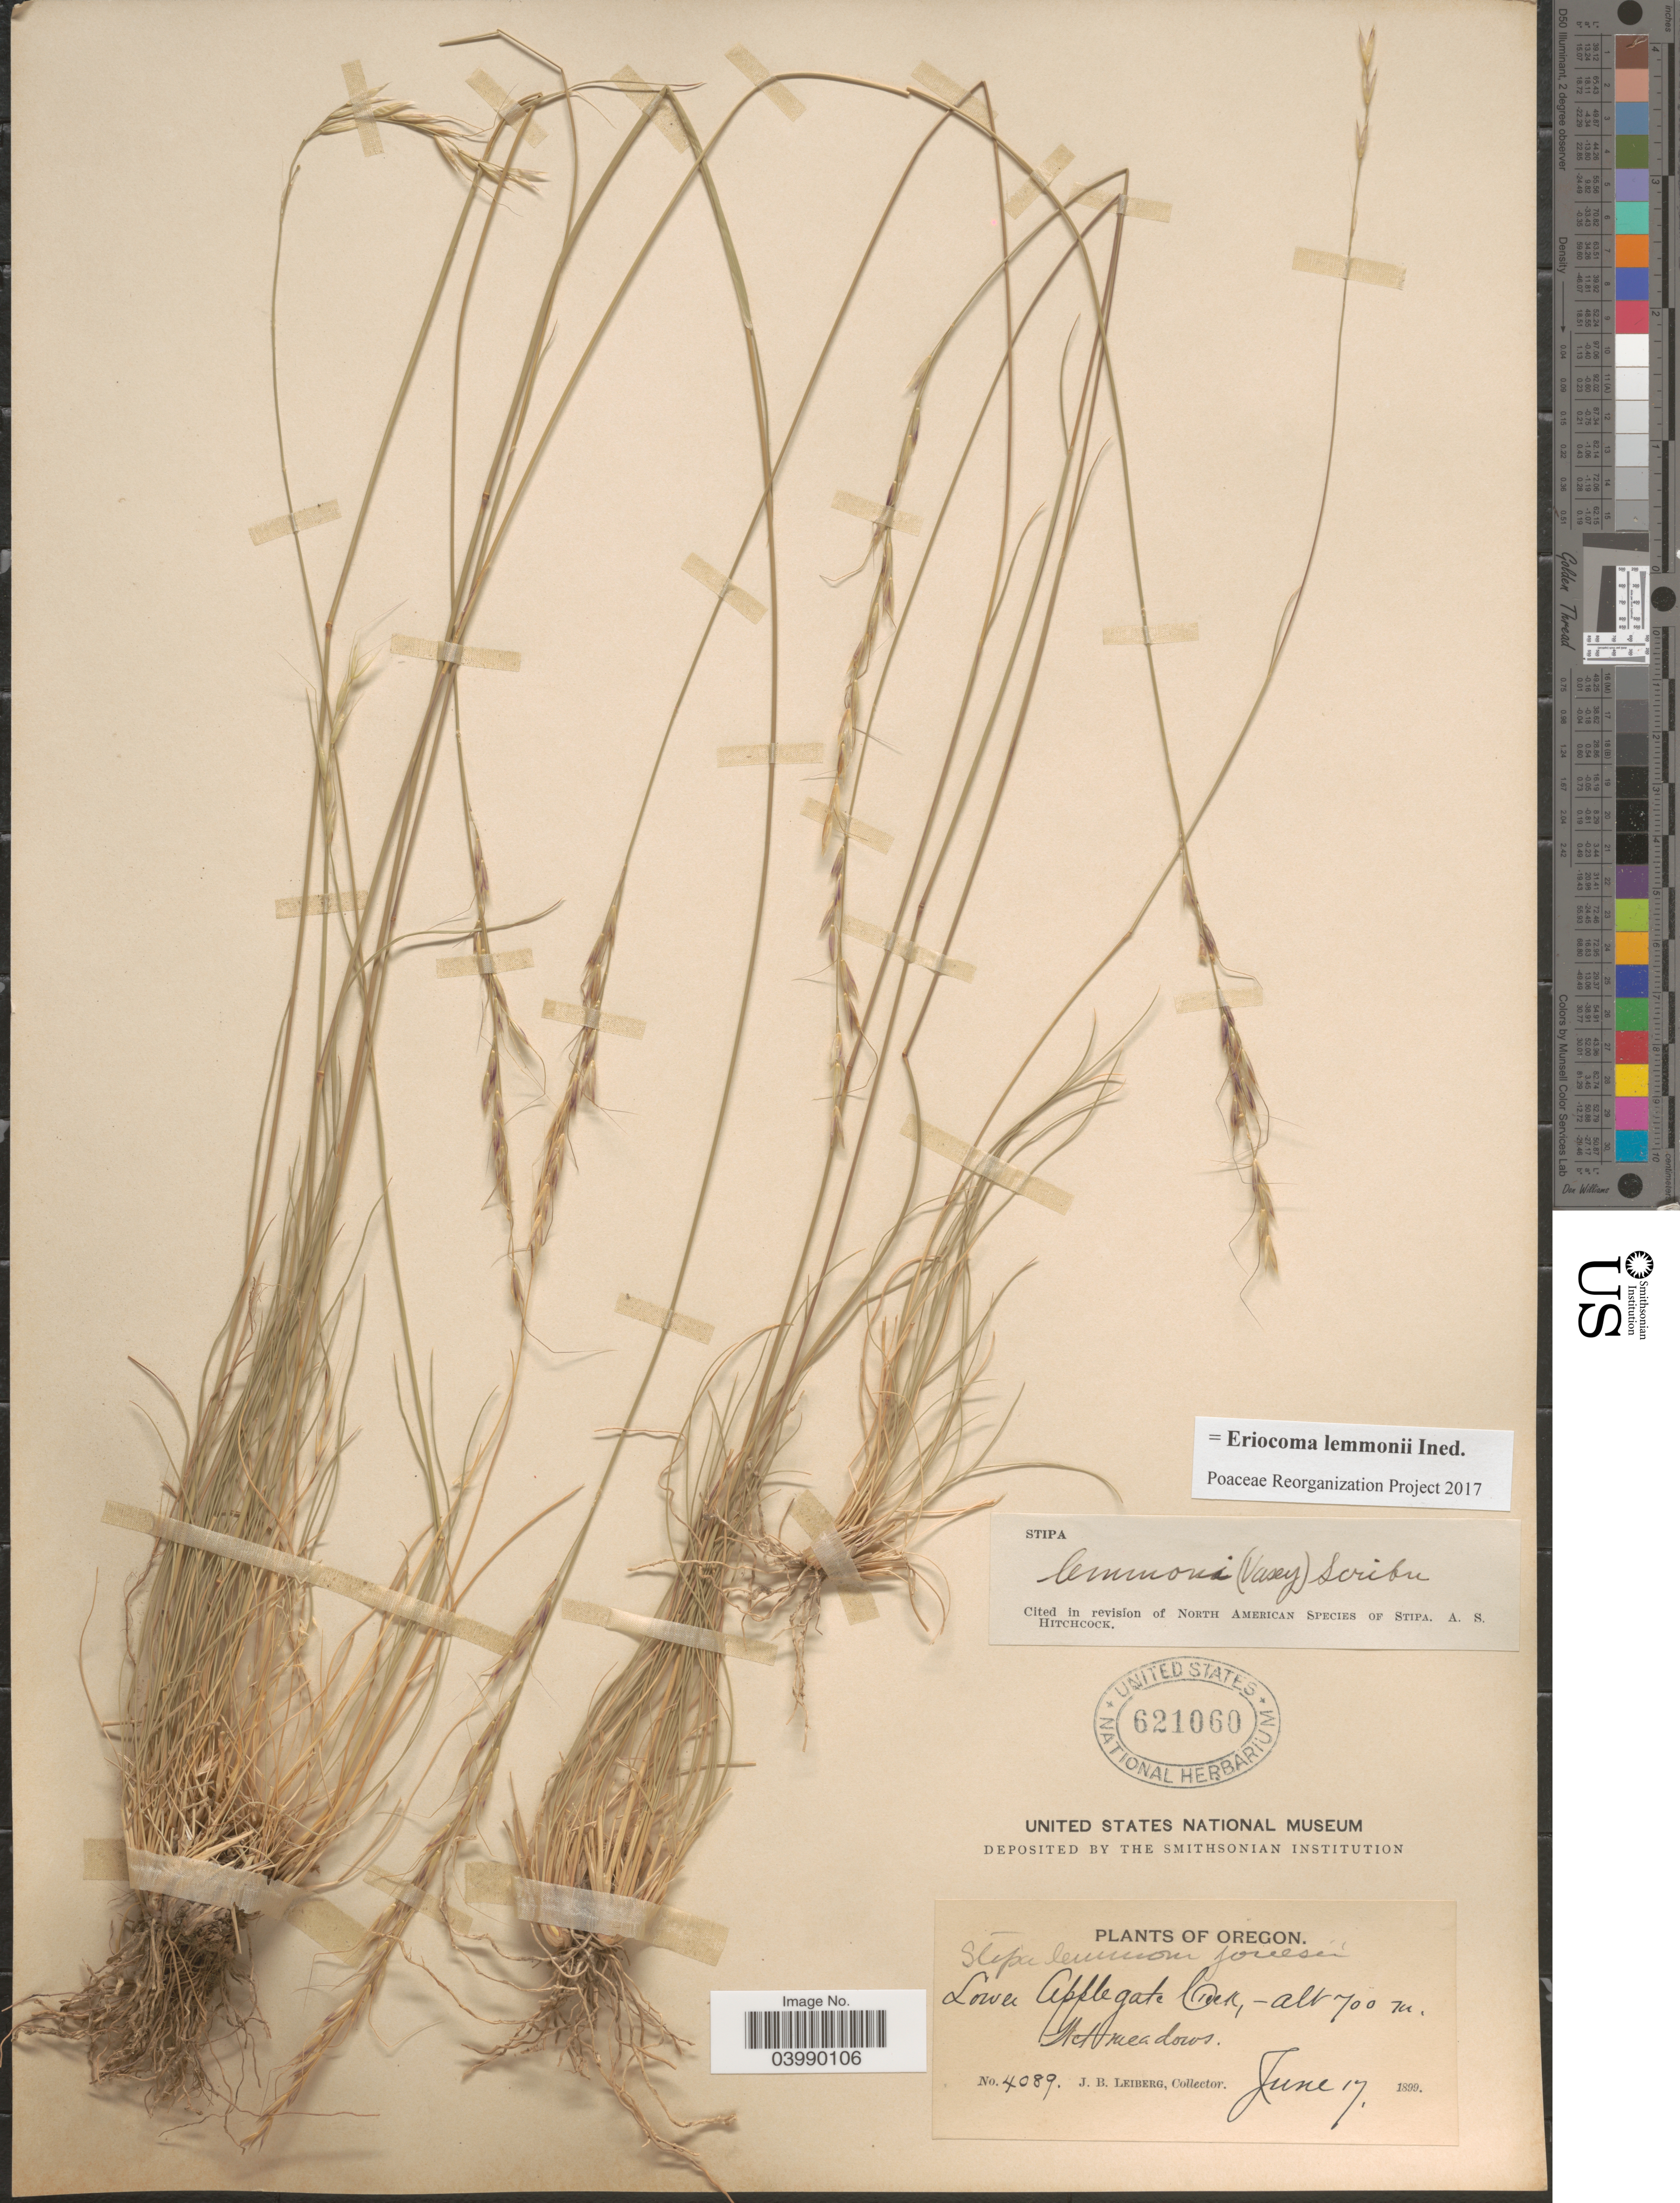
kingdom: Plantae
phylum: Tracheophyta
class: Liliopsida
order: Poales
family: Poaceae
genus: Eriocoma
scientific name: Eriocoma lemmonii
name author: (Vasey) Romasch.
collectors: J. B. Leiberg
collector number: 4089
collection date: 1899-06-17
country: United States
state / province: Oregon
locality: Lower Applegate Creek.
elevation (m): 700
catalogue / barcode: US 621060